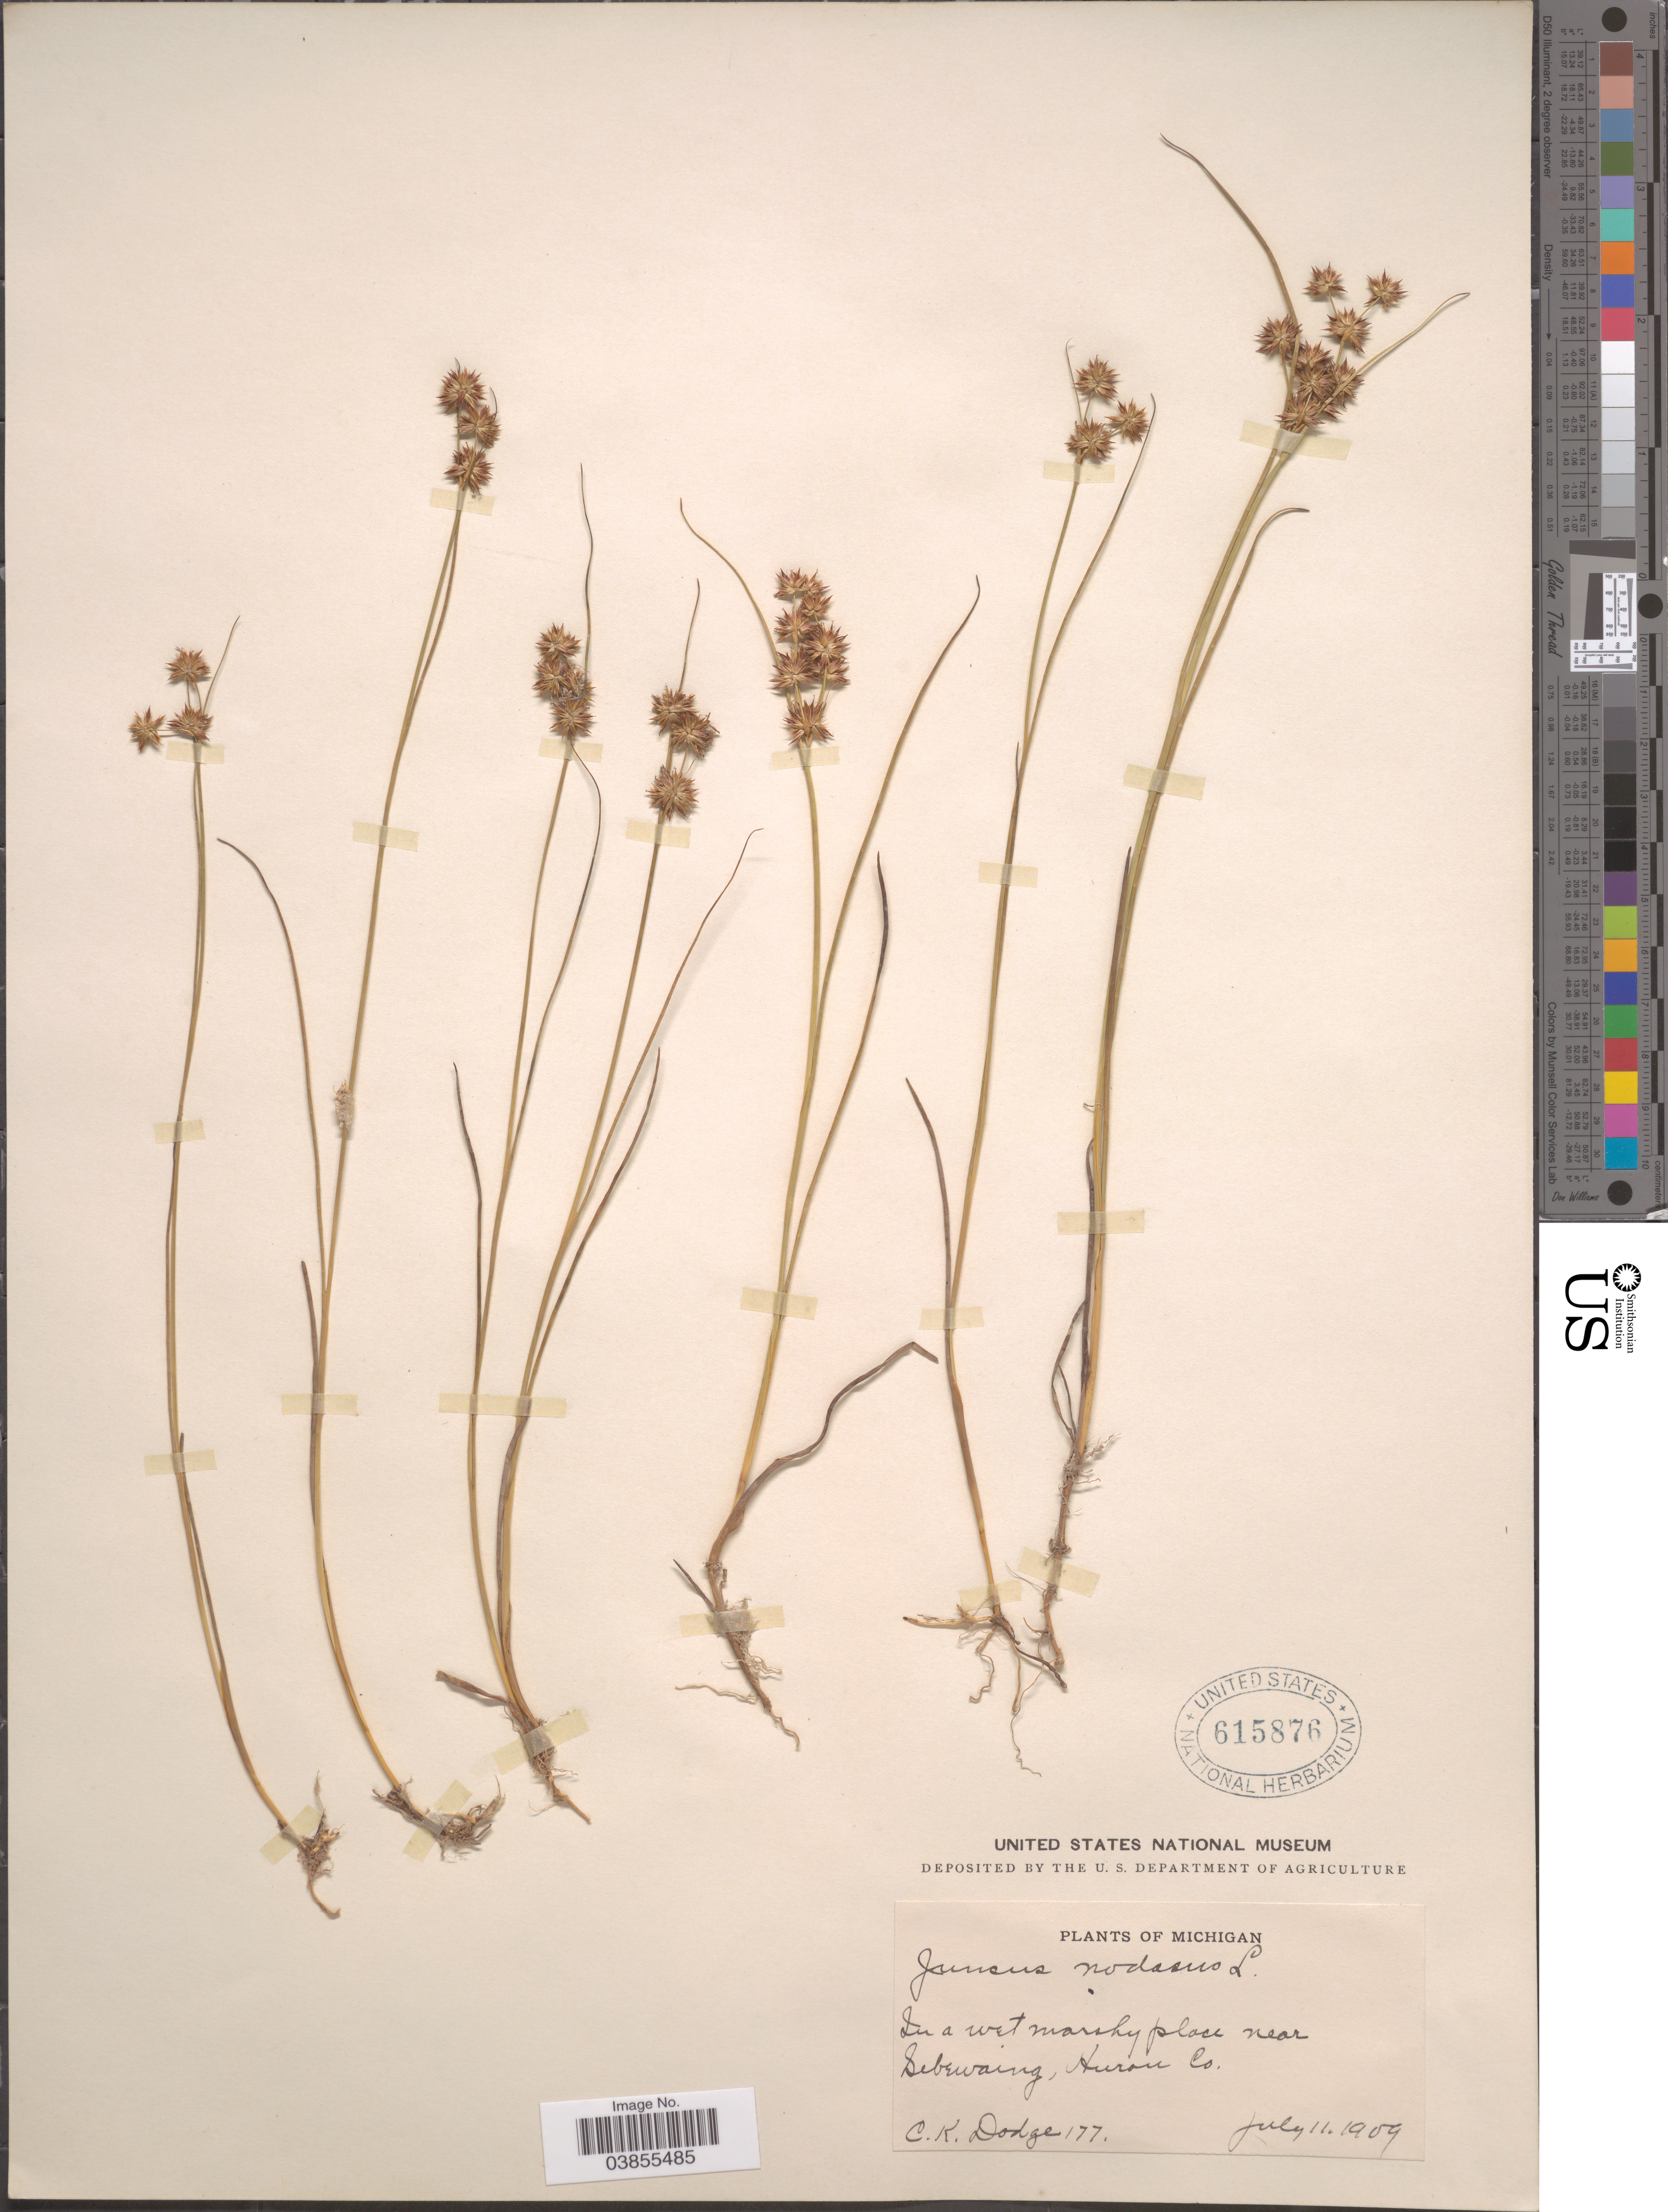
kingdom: Plantae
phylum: Tracheophyta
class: Liliopsida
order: Poales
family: Juncaceae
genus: Juncus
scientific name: Juncus nodosus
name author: L.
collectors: C. Dodge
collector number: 177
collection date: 1909-07-11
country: United States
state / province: Michigan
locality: In a wet marshy place near Sebewaing, Huron Co.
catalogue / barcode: US 615876